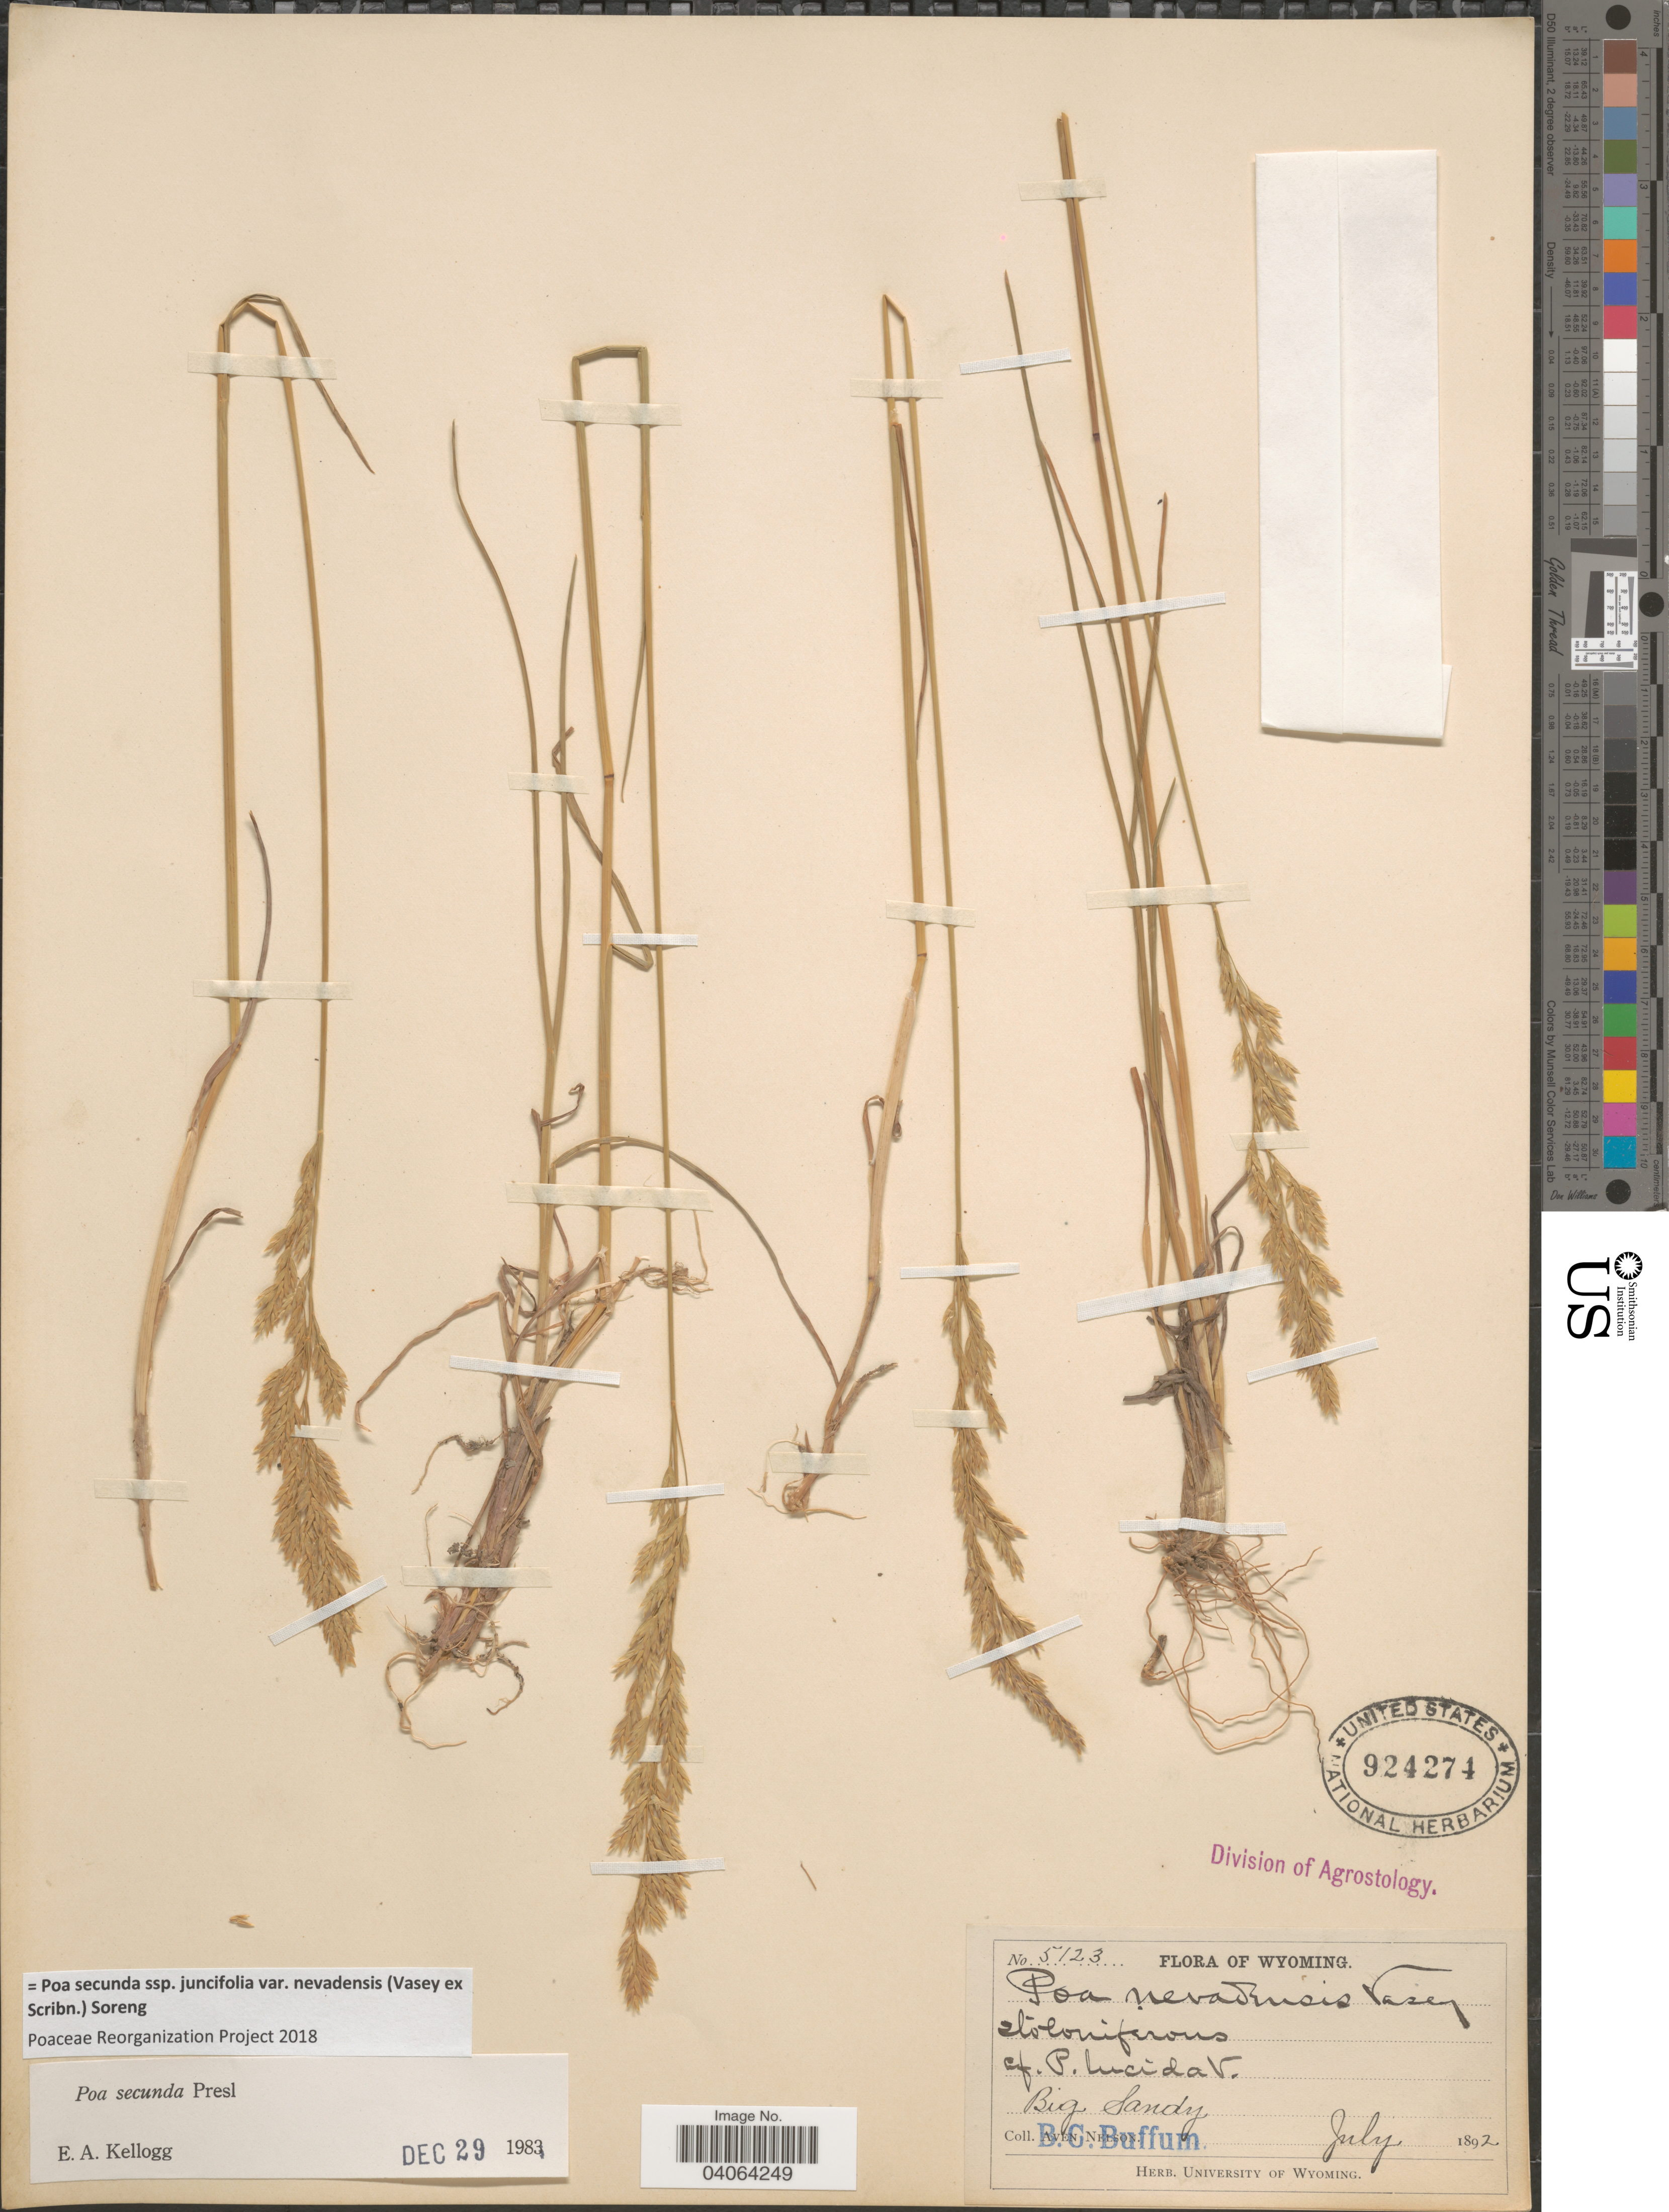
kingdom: Plantae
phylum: Tracheophyta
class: Liliopsida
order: Poales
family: Poaceae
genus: Poa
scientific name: Poa secunda subsp. juncifolia var. nevadensis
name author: (Vasey ex Scribn.) Soreng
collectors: A. Nelson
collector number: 5123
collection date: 1892-07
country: United States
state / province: Wyoming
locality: Big Sandy.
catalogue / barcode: US 924274